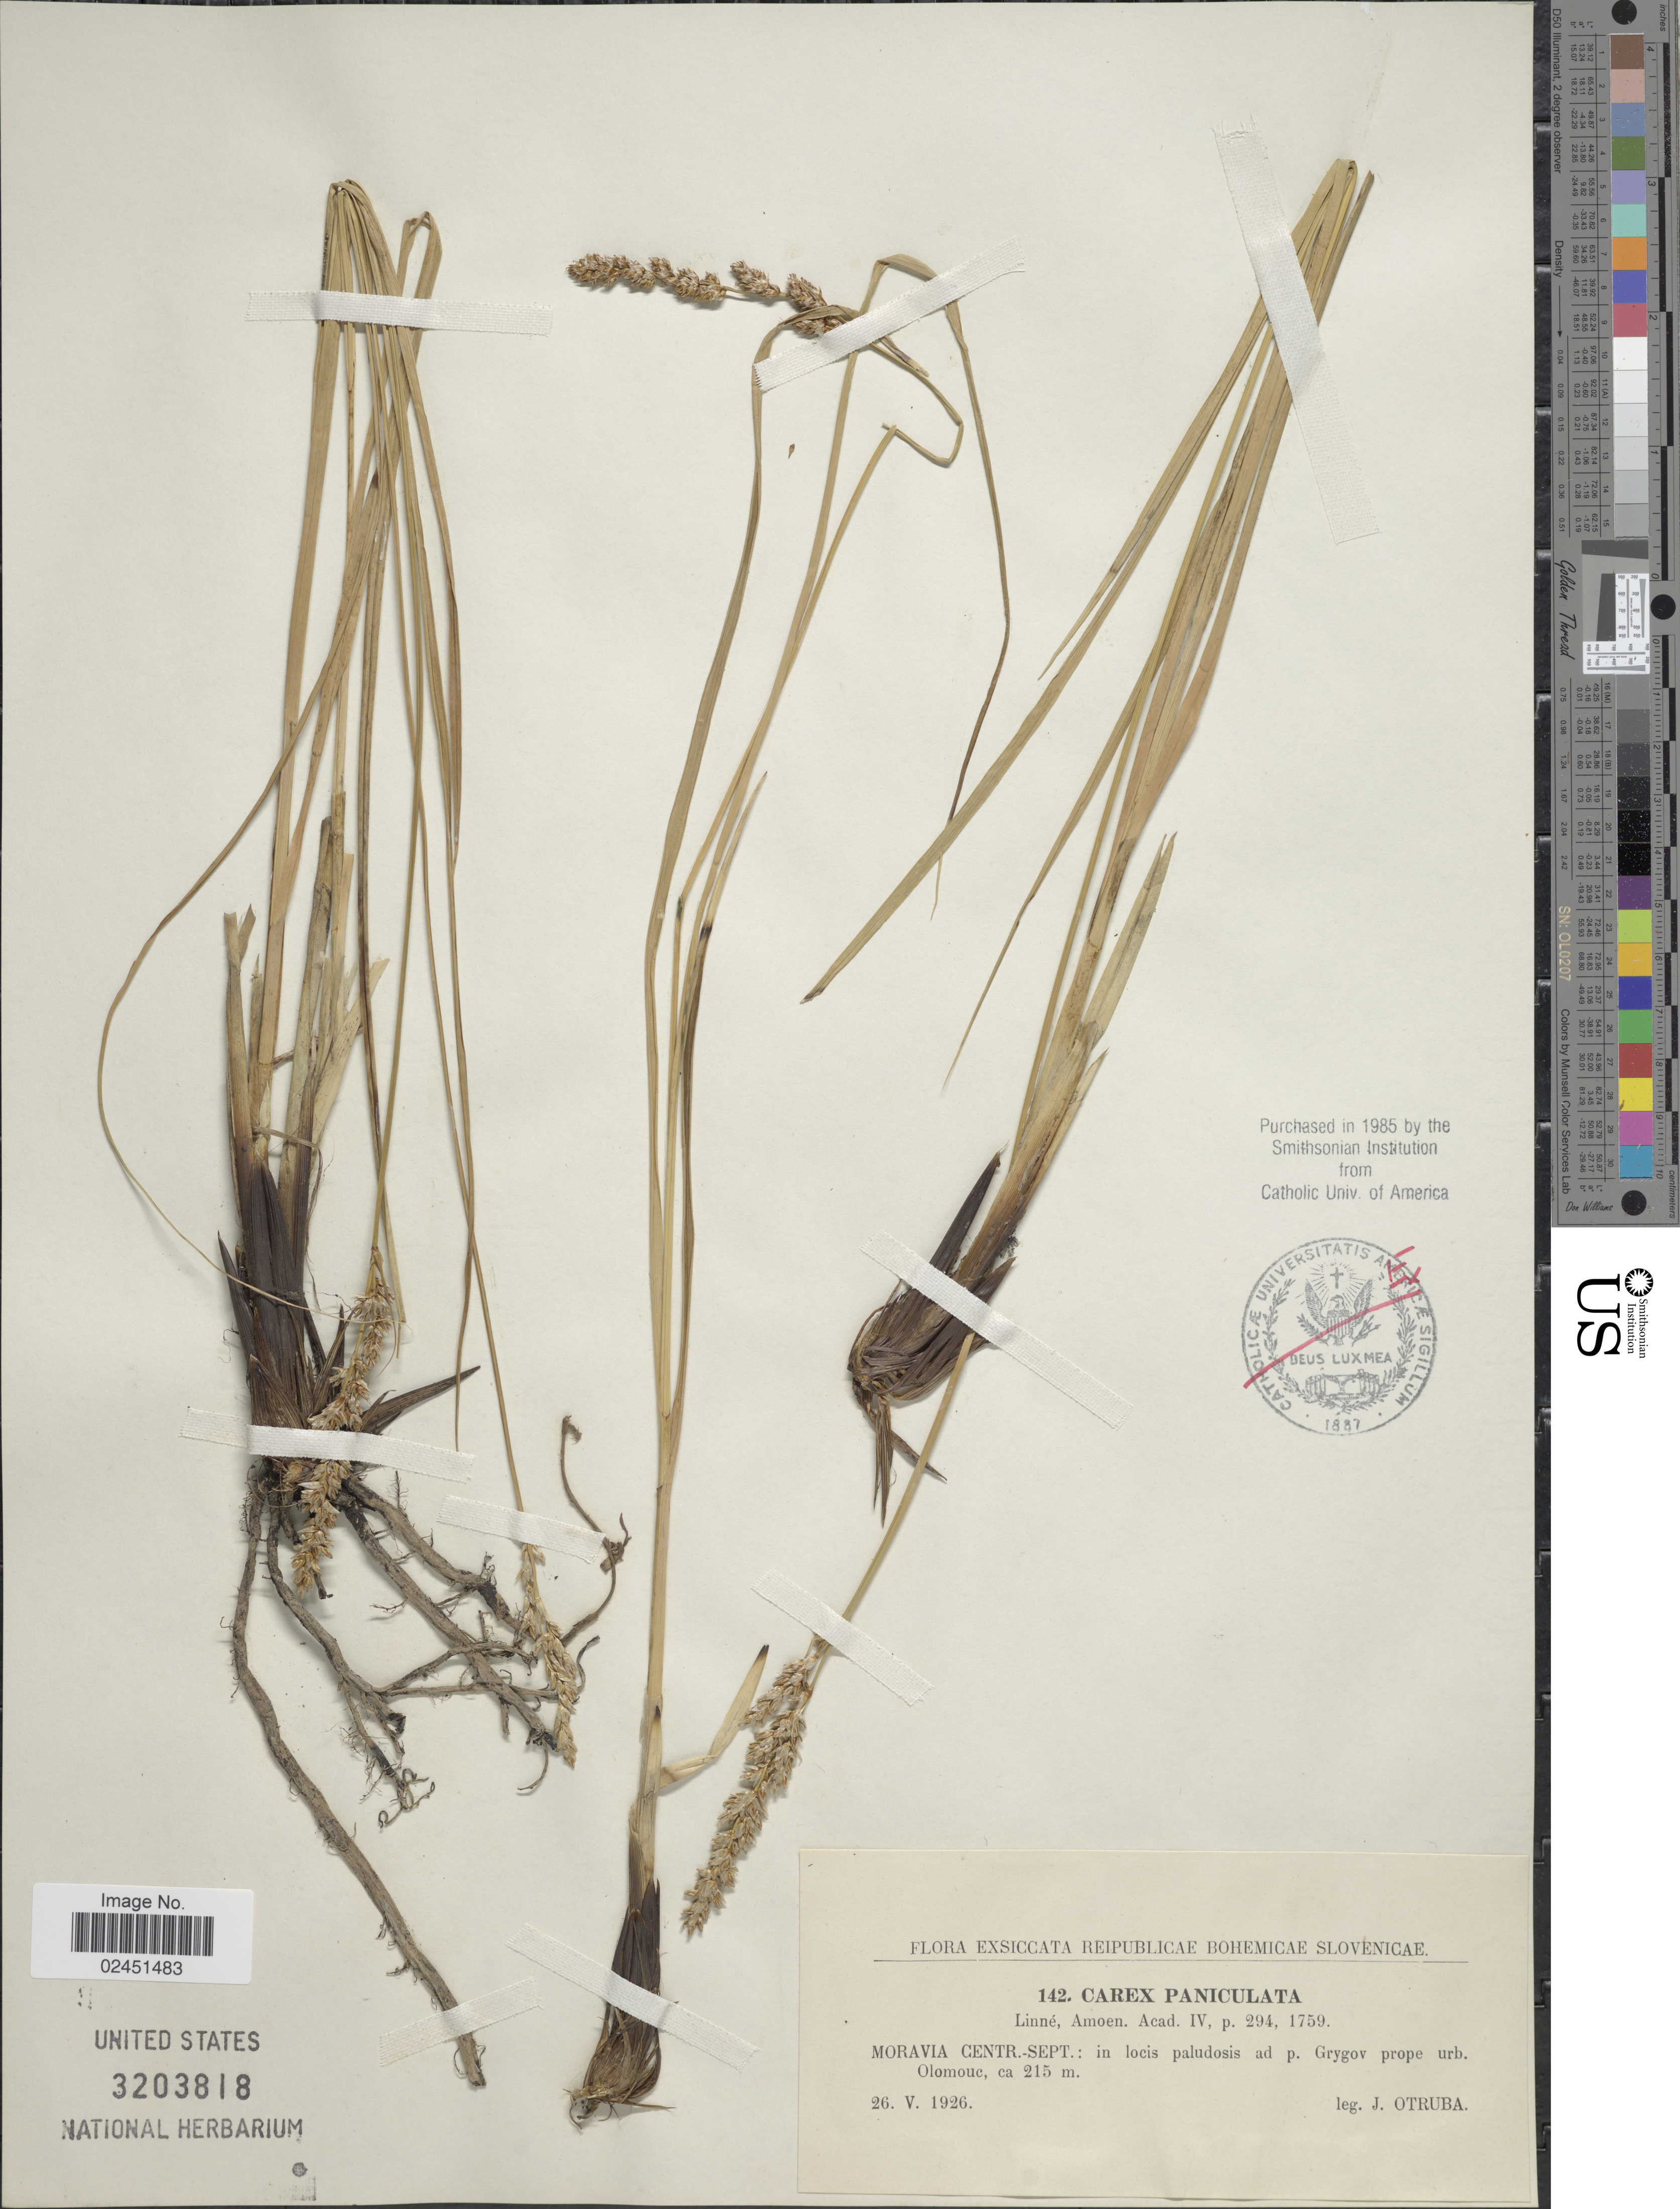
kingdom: Plantae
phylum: Tracheophyta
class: Liliopsida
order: Poales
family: Cyperaceae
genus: Carex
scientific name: Carex paniculata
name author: L.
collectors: J. Otruba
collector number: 142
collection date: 1926-05-26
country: Czechia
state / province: Olomouc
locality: Reipublicae Bohemicae Slovenicae, Moravia Centr.-Sept.: in locis paludosis ad p. Grygov prope urb.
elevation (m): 215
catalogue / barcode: US 3203818